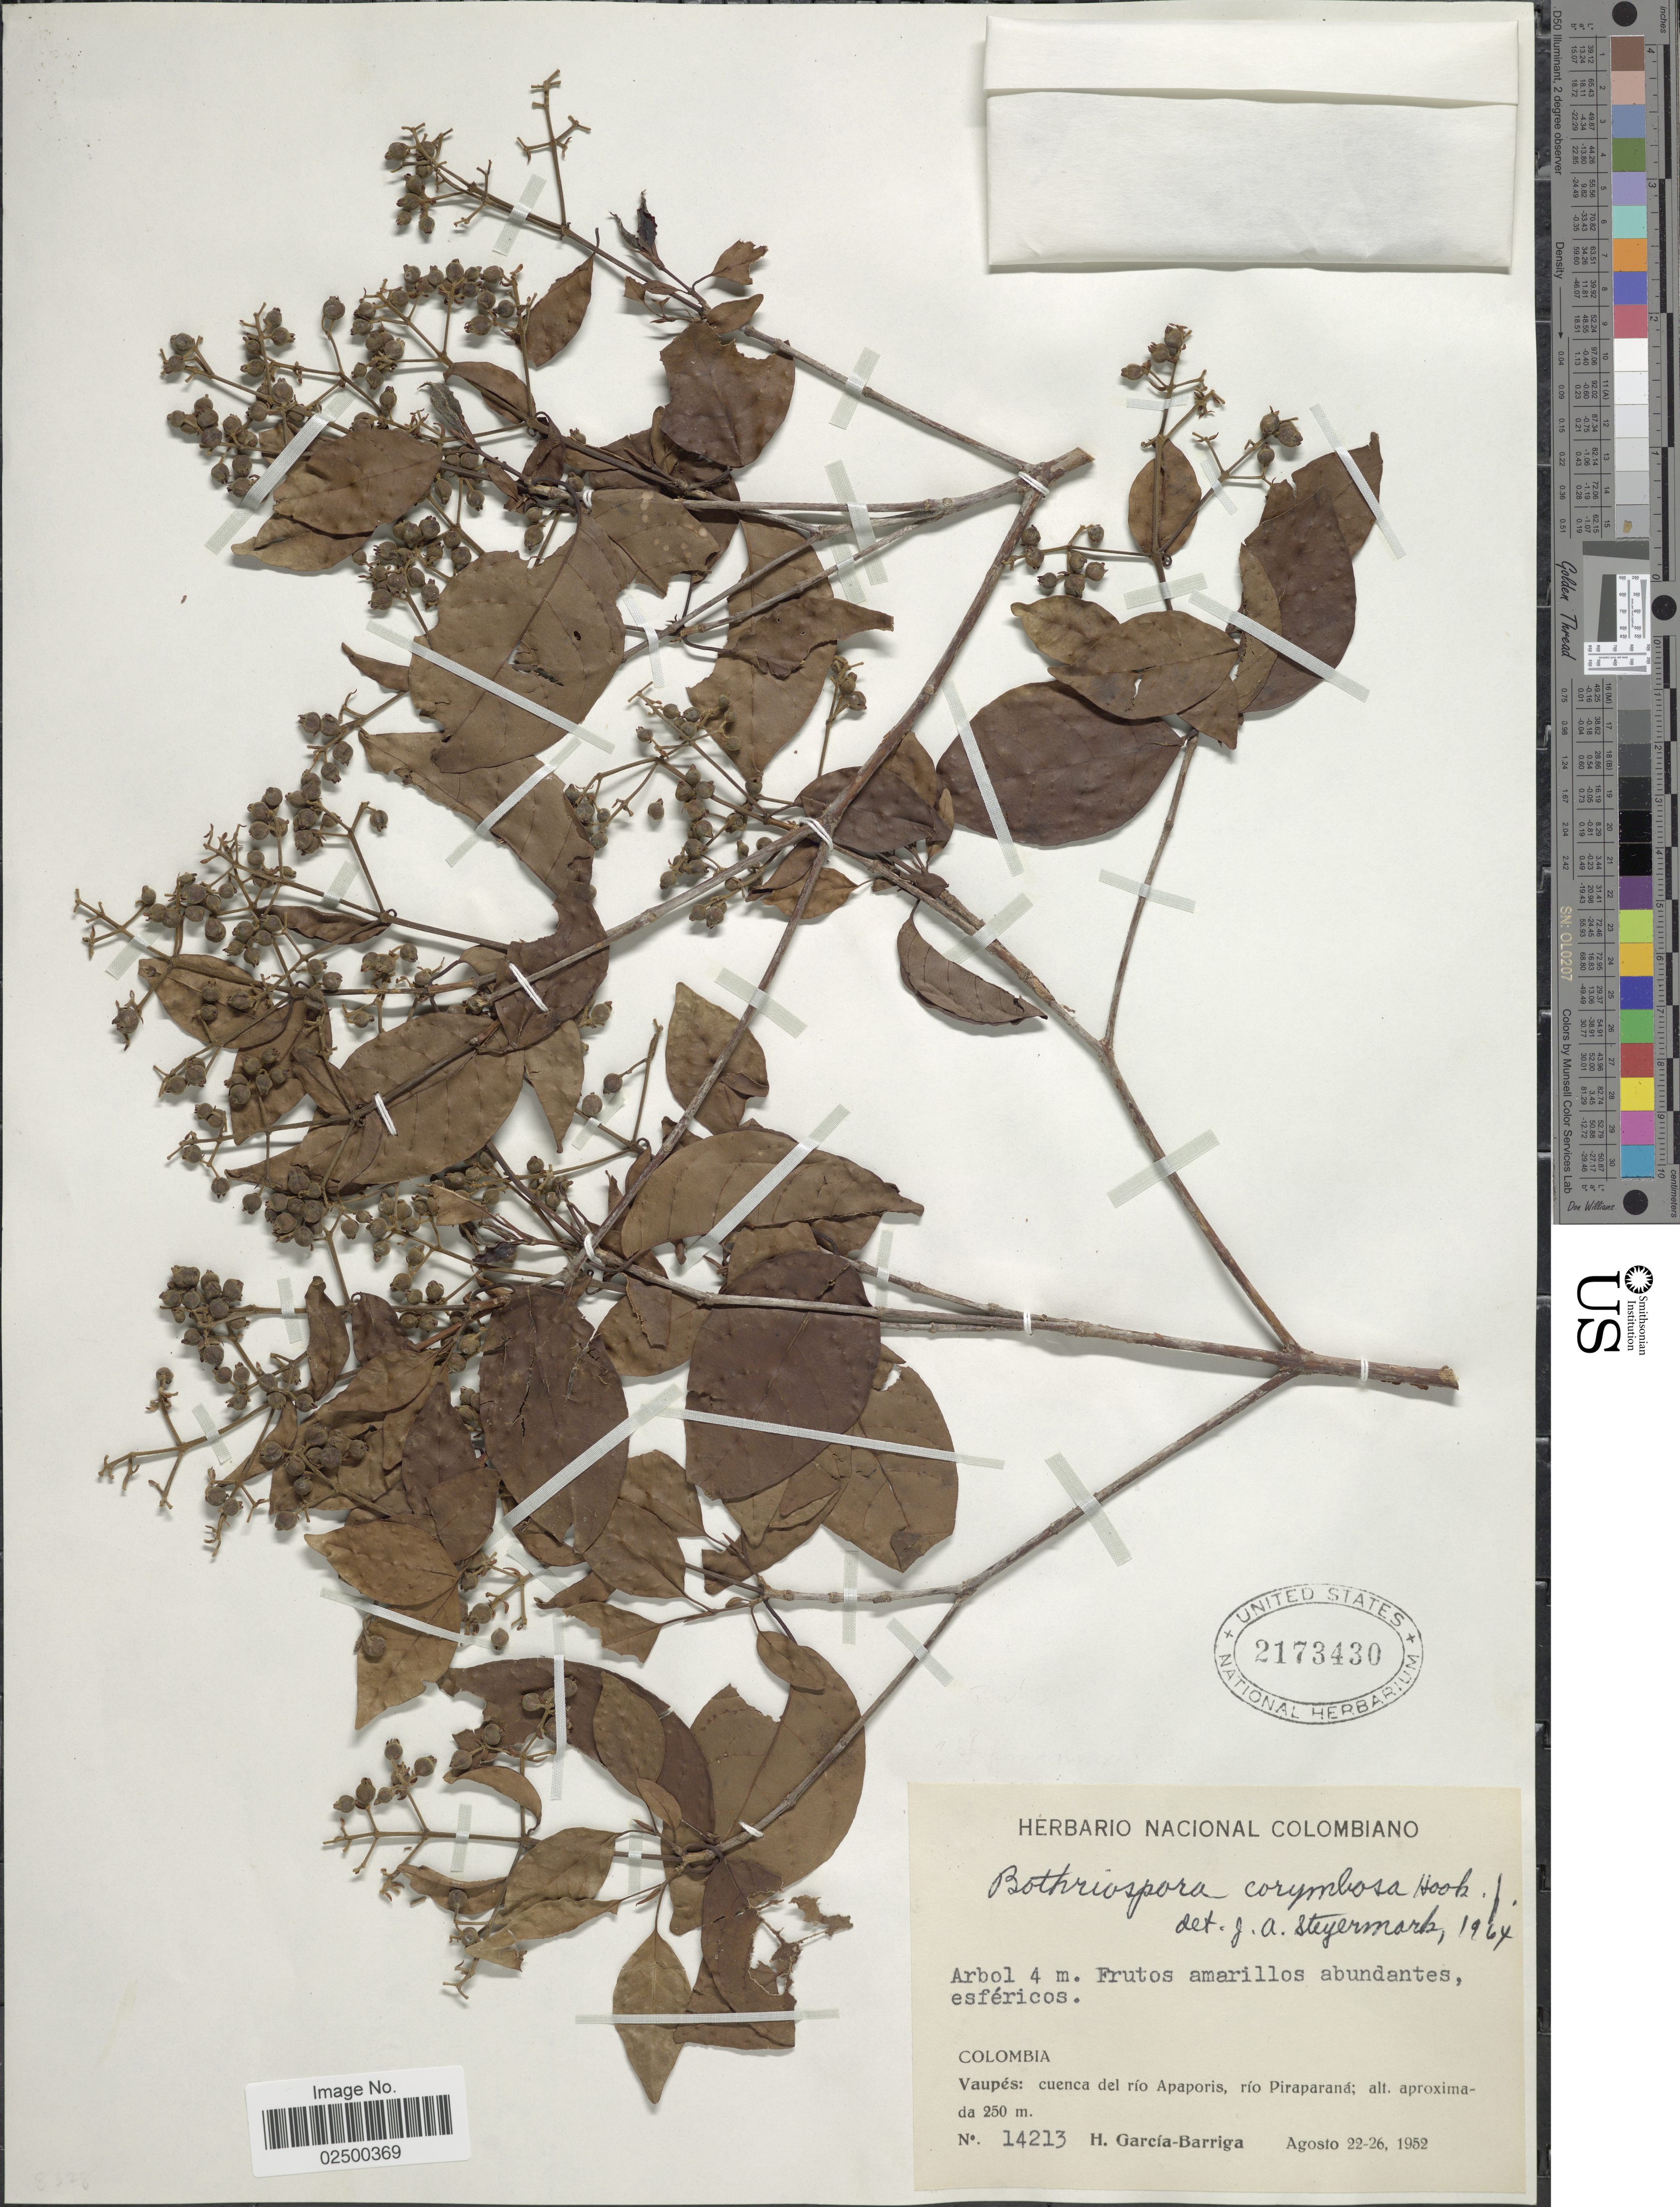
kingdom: Plantae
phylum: Tracheophyta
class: Magnoliopsida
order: Gentianales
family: Rubiaceae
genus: Bothriospora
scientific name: Bothriospora corymbosa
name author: (Benth.) Hook. f.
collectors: H. García Barriga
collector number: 14213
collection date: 1952-08-22/1952-08-26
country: Colombia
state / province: Vaupés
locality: Colombia, Vaupes: cuenca del rio Apaporis, rio Piraparana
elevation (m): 250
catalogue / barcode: US 2173430